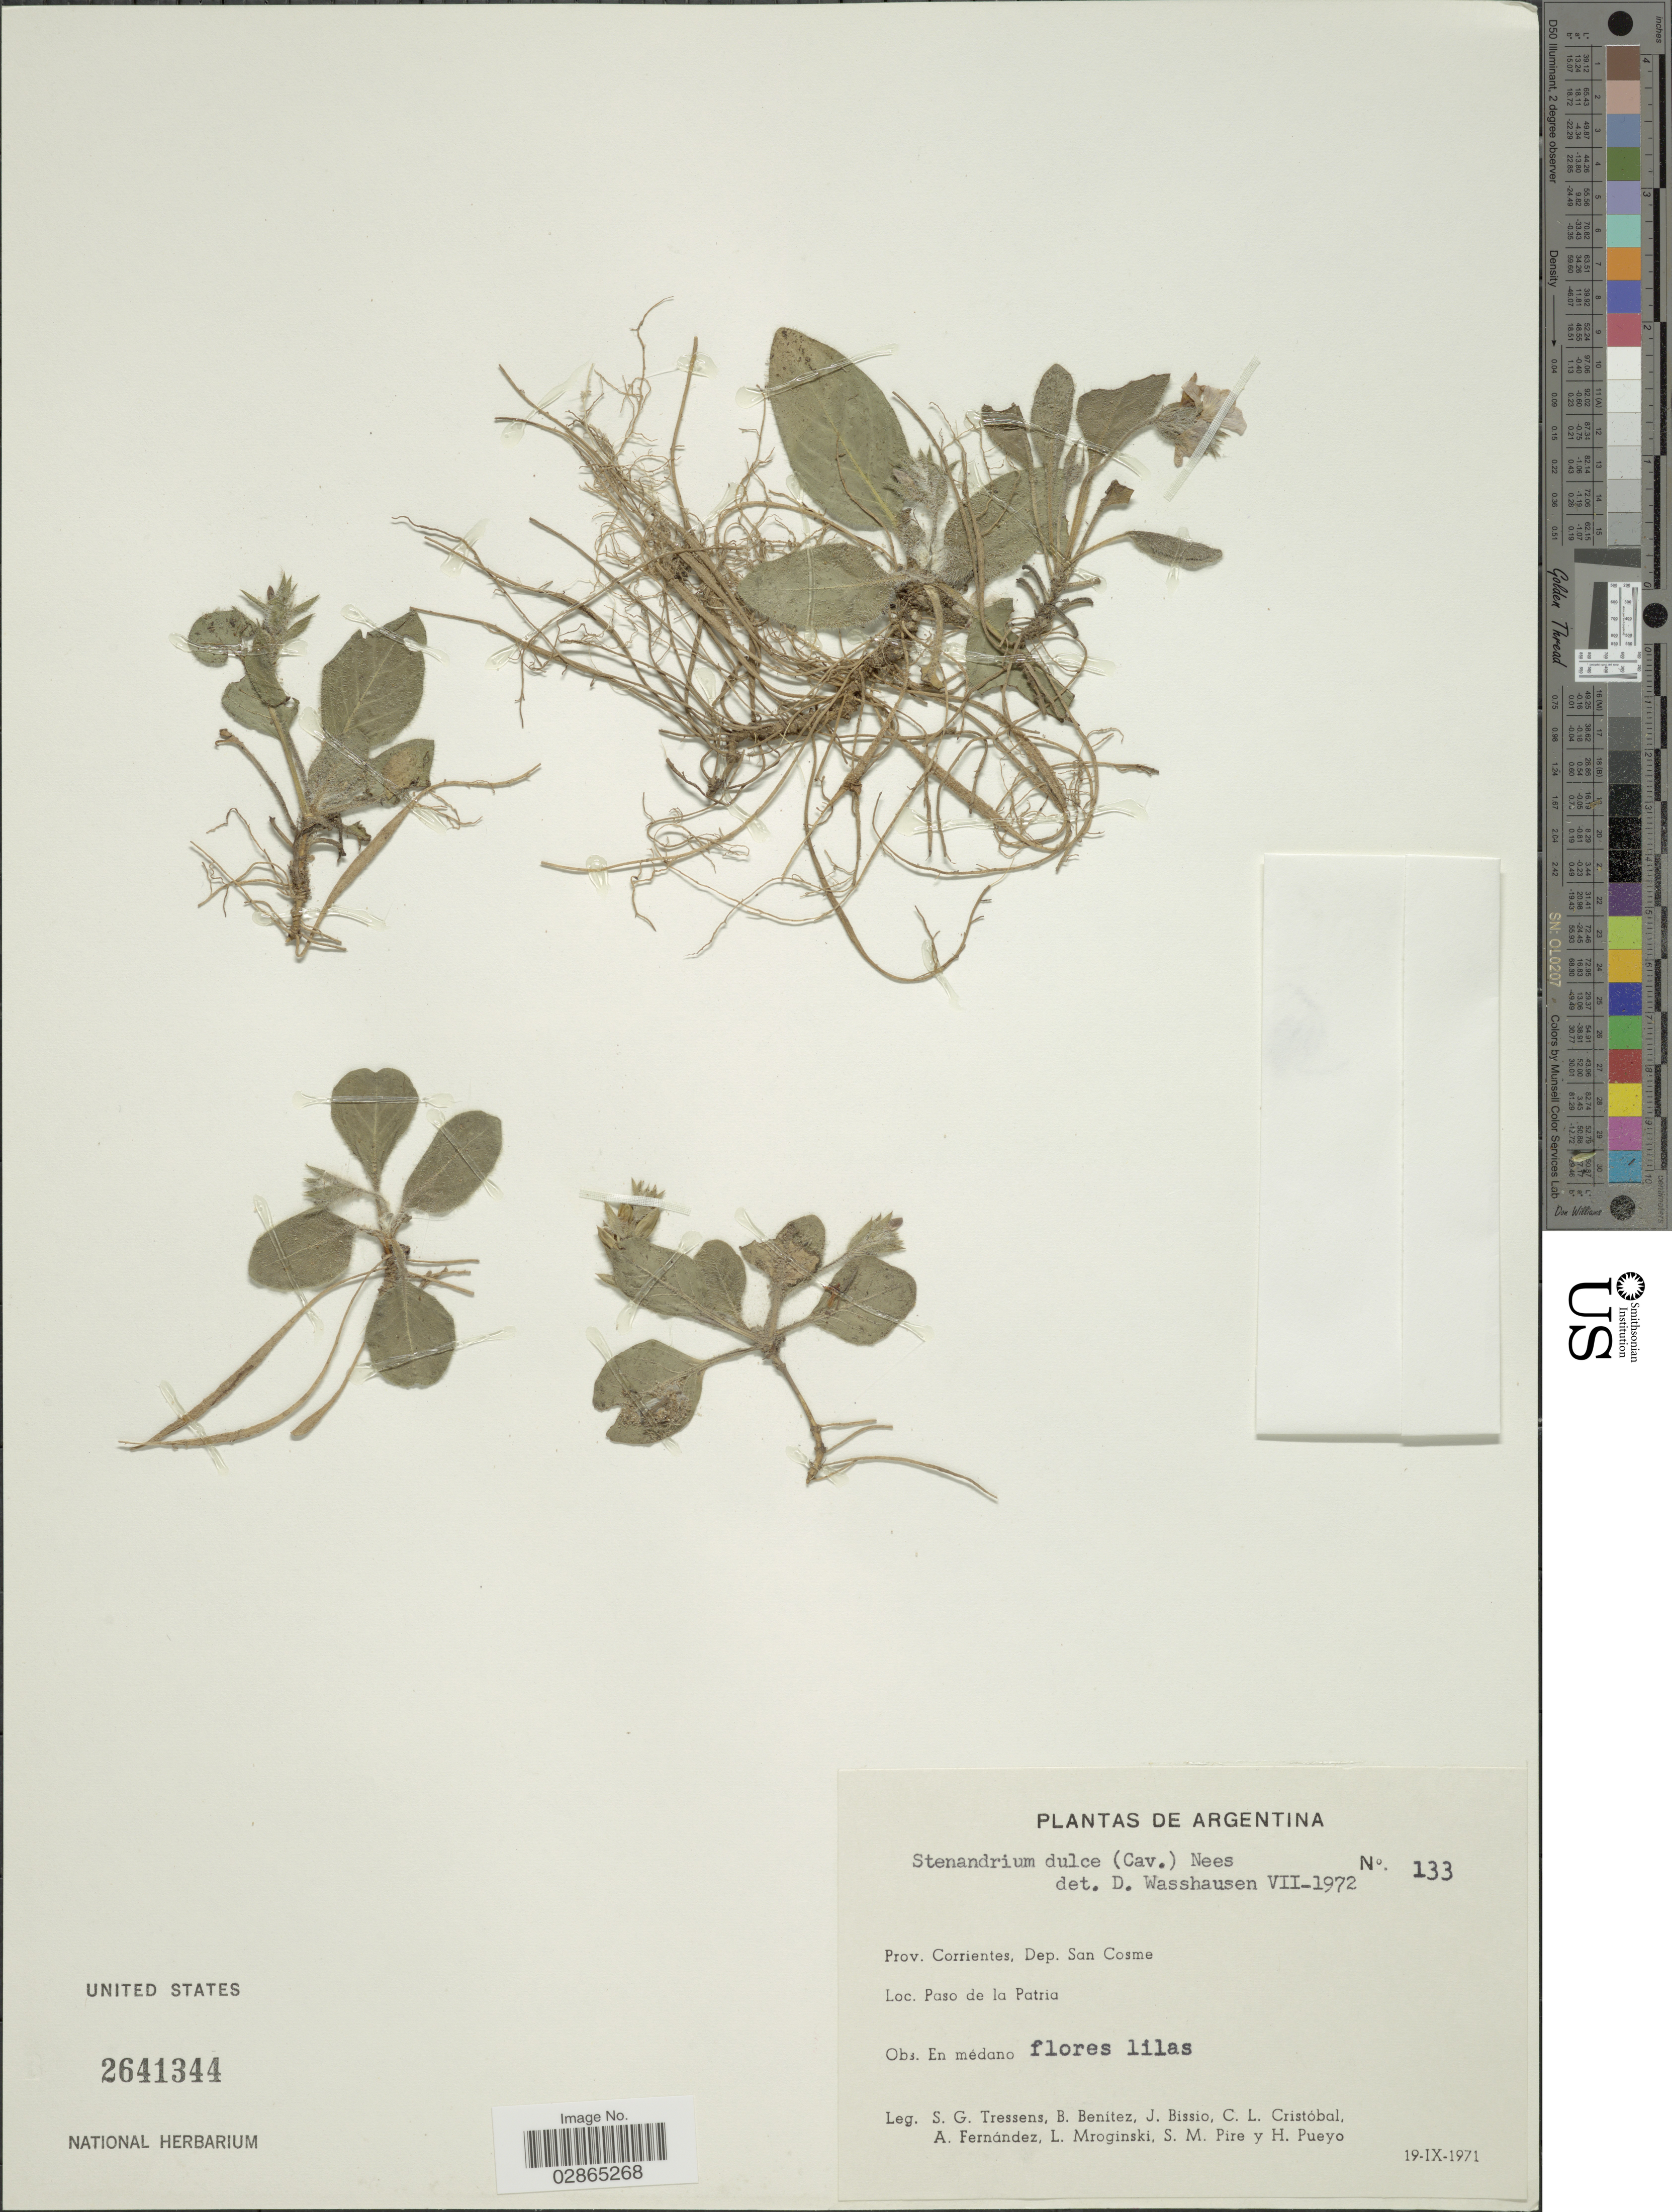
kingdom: Plantae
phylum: Tracheophyta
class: Magnoliopsida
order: Lamiales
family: Acanthaceae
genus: Stenandrium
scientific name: Stenandrium dulce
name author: (Cav.) Nees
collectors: S. Tressens, B. Benítez, J. Bissio, C. L. Cristóbal & et al.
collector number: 133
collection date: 1971-09-19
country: Argentina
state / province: Corrientes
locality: Dep. San Cosme, Paso de la Patria.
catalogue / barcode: US 2641344